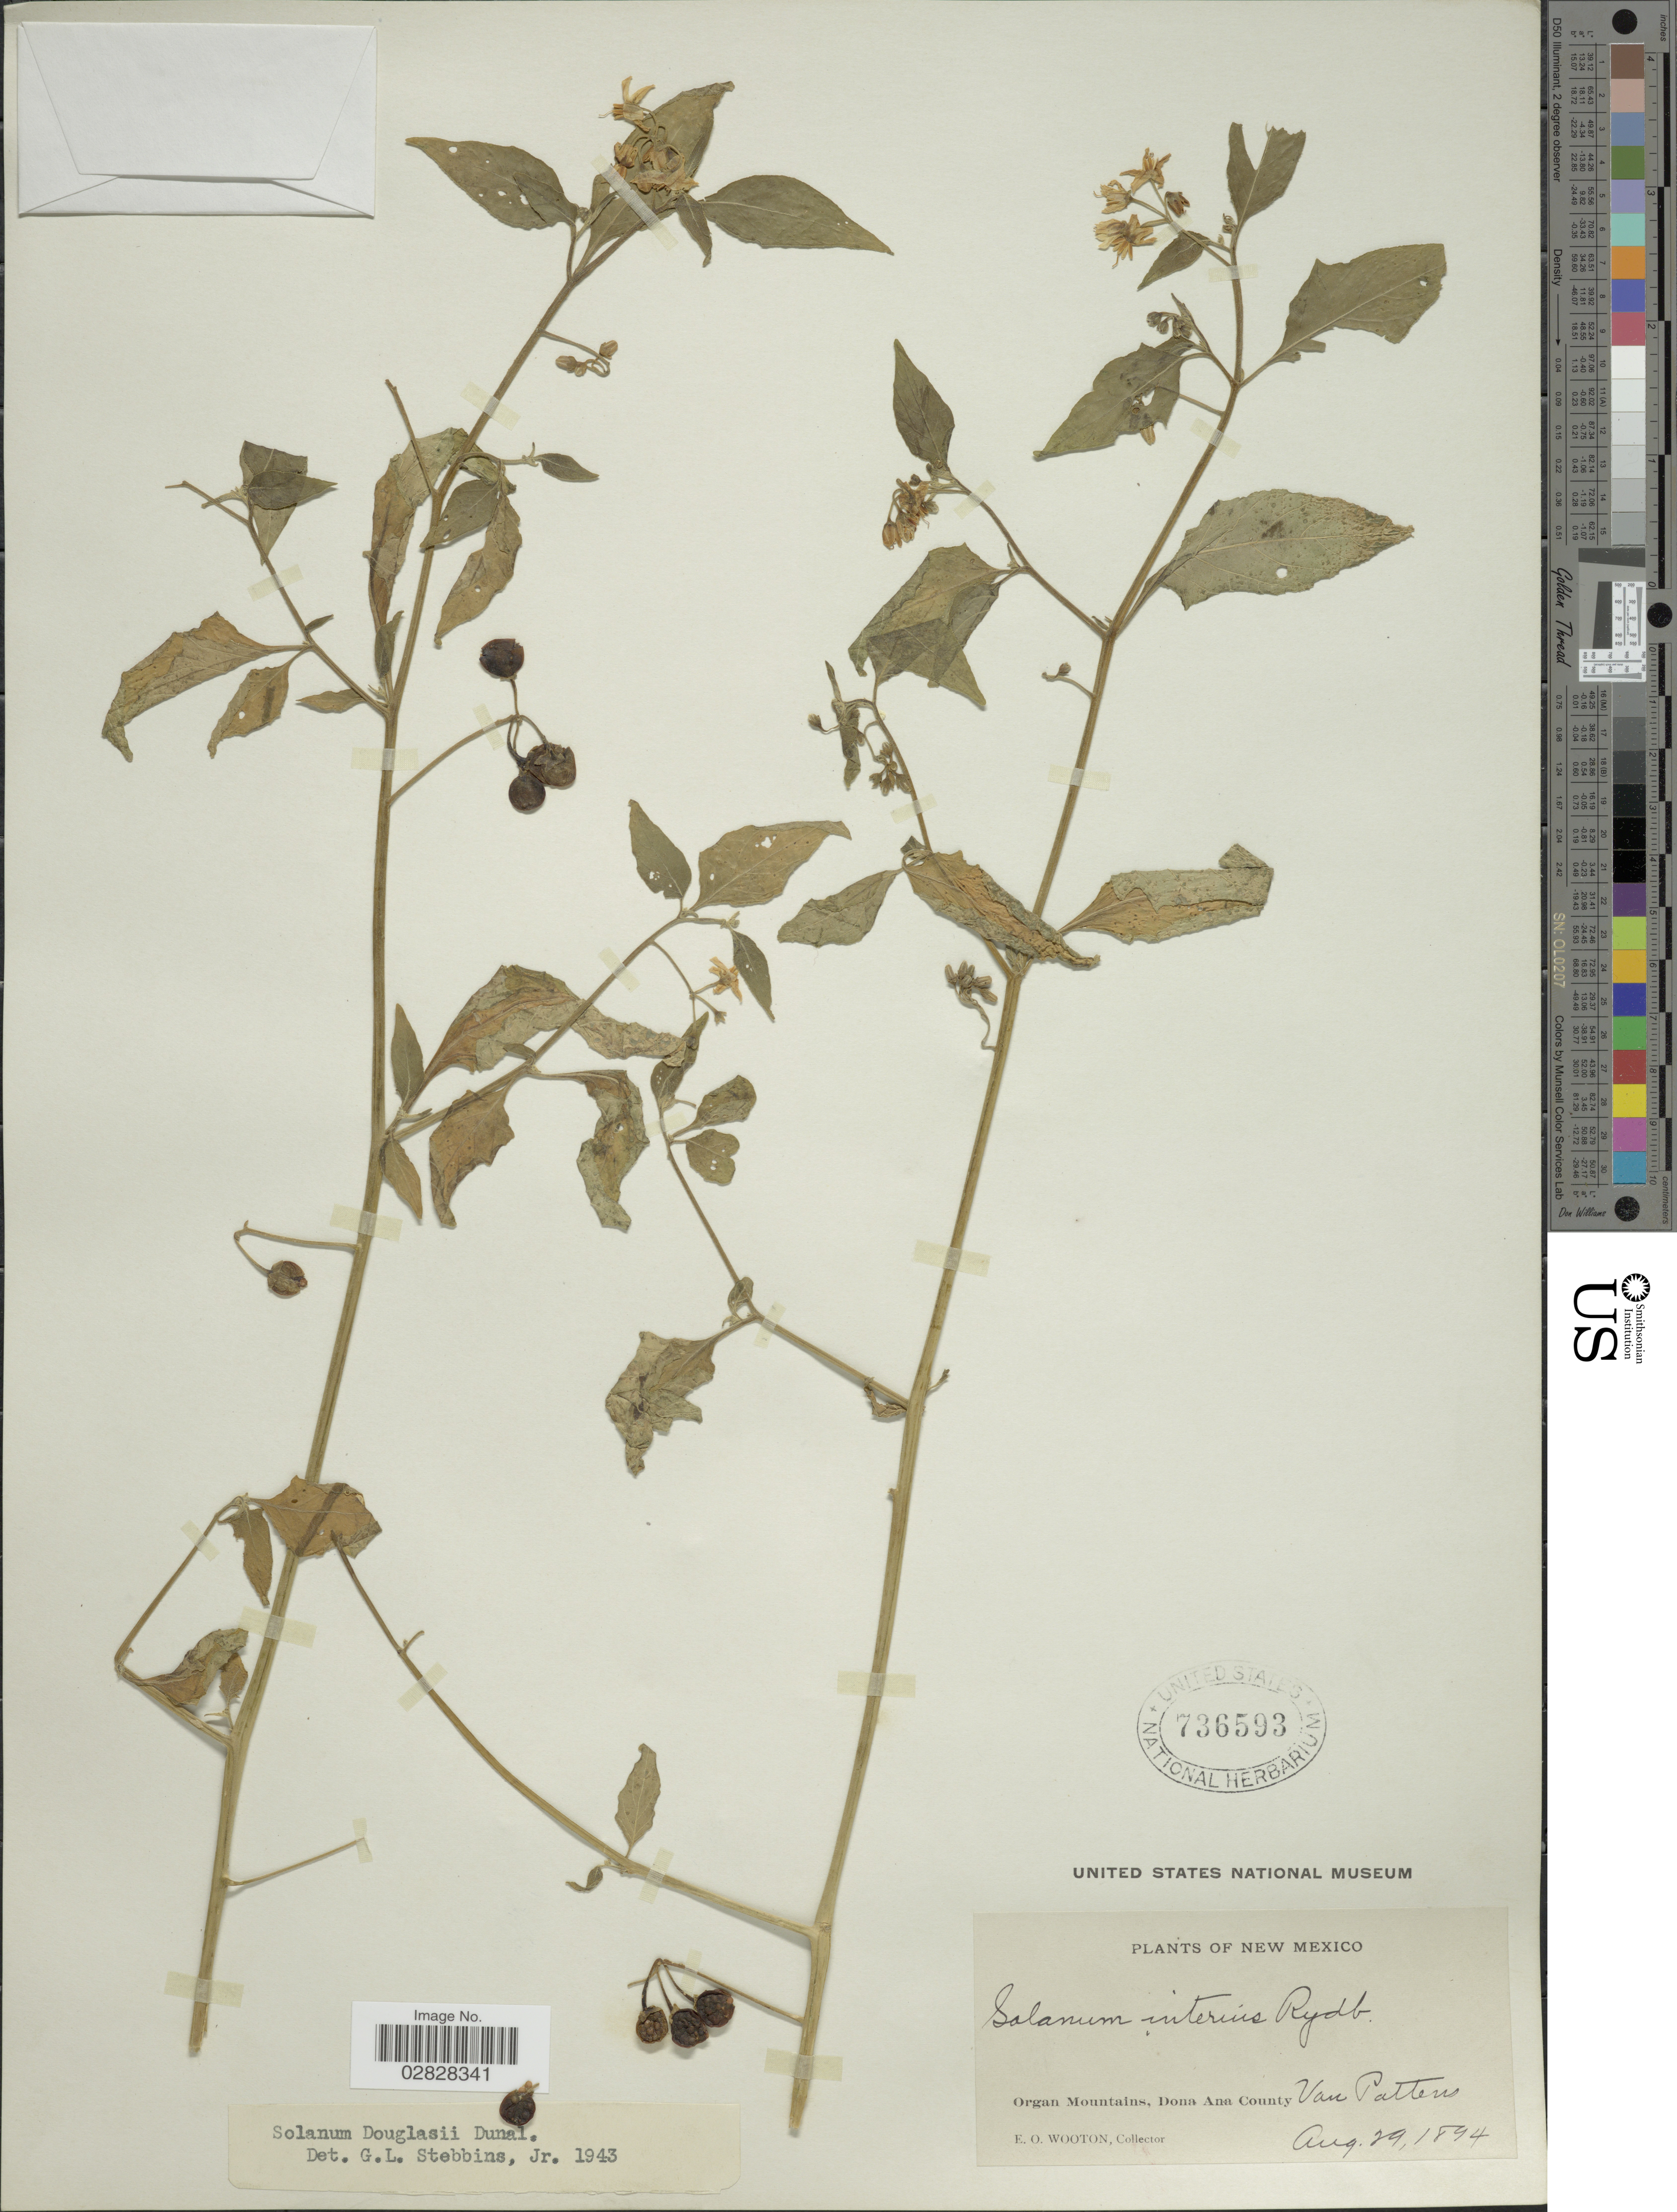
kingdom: Plantae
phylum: Tracheophyta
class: Magnoliopsida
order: Solanales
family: Solanaceae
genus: Solanum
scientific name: Solanum douglasii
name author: Dunal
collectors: E. O. Wooton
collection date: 1894-08-29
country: United States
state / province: New Mexico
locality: Organ Mountains, Dona Ana County van Pettens.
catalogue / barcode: US 736593